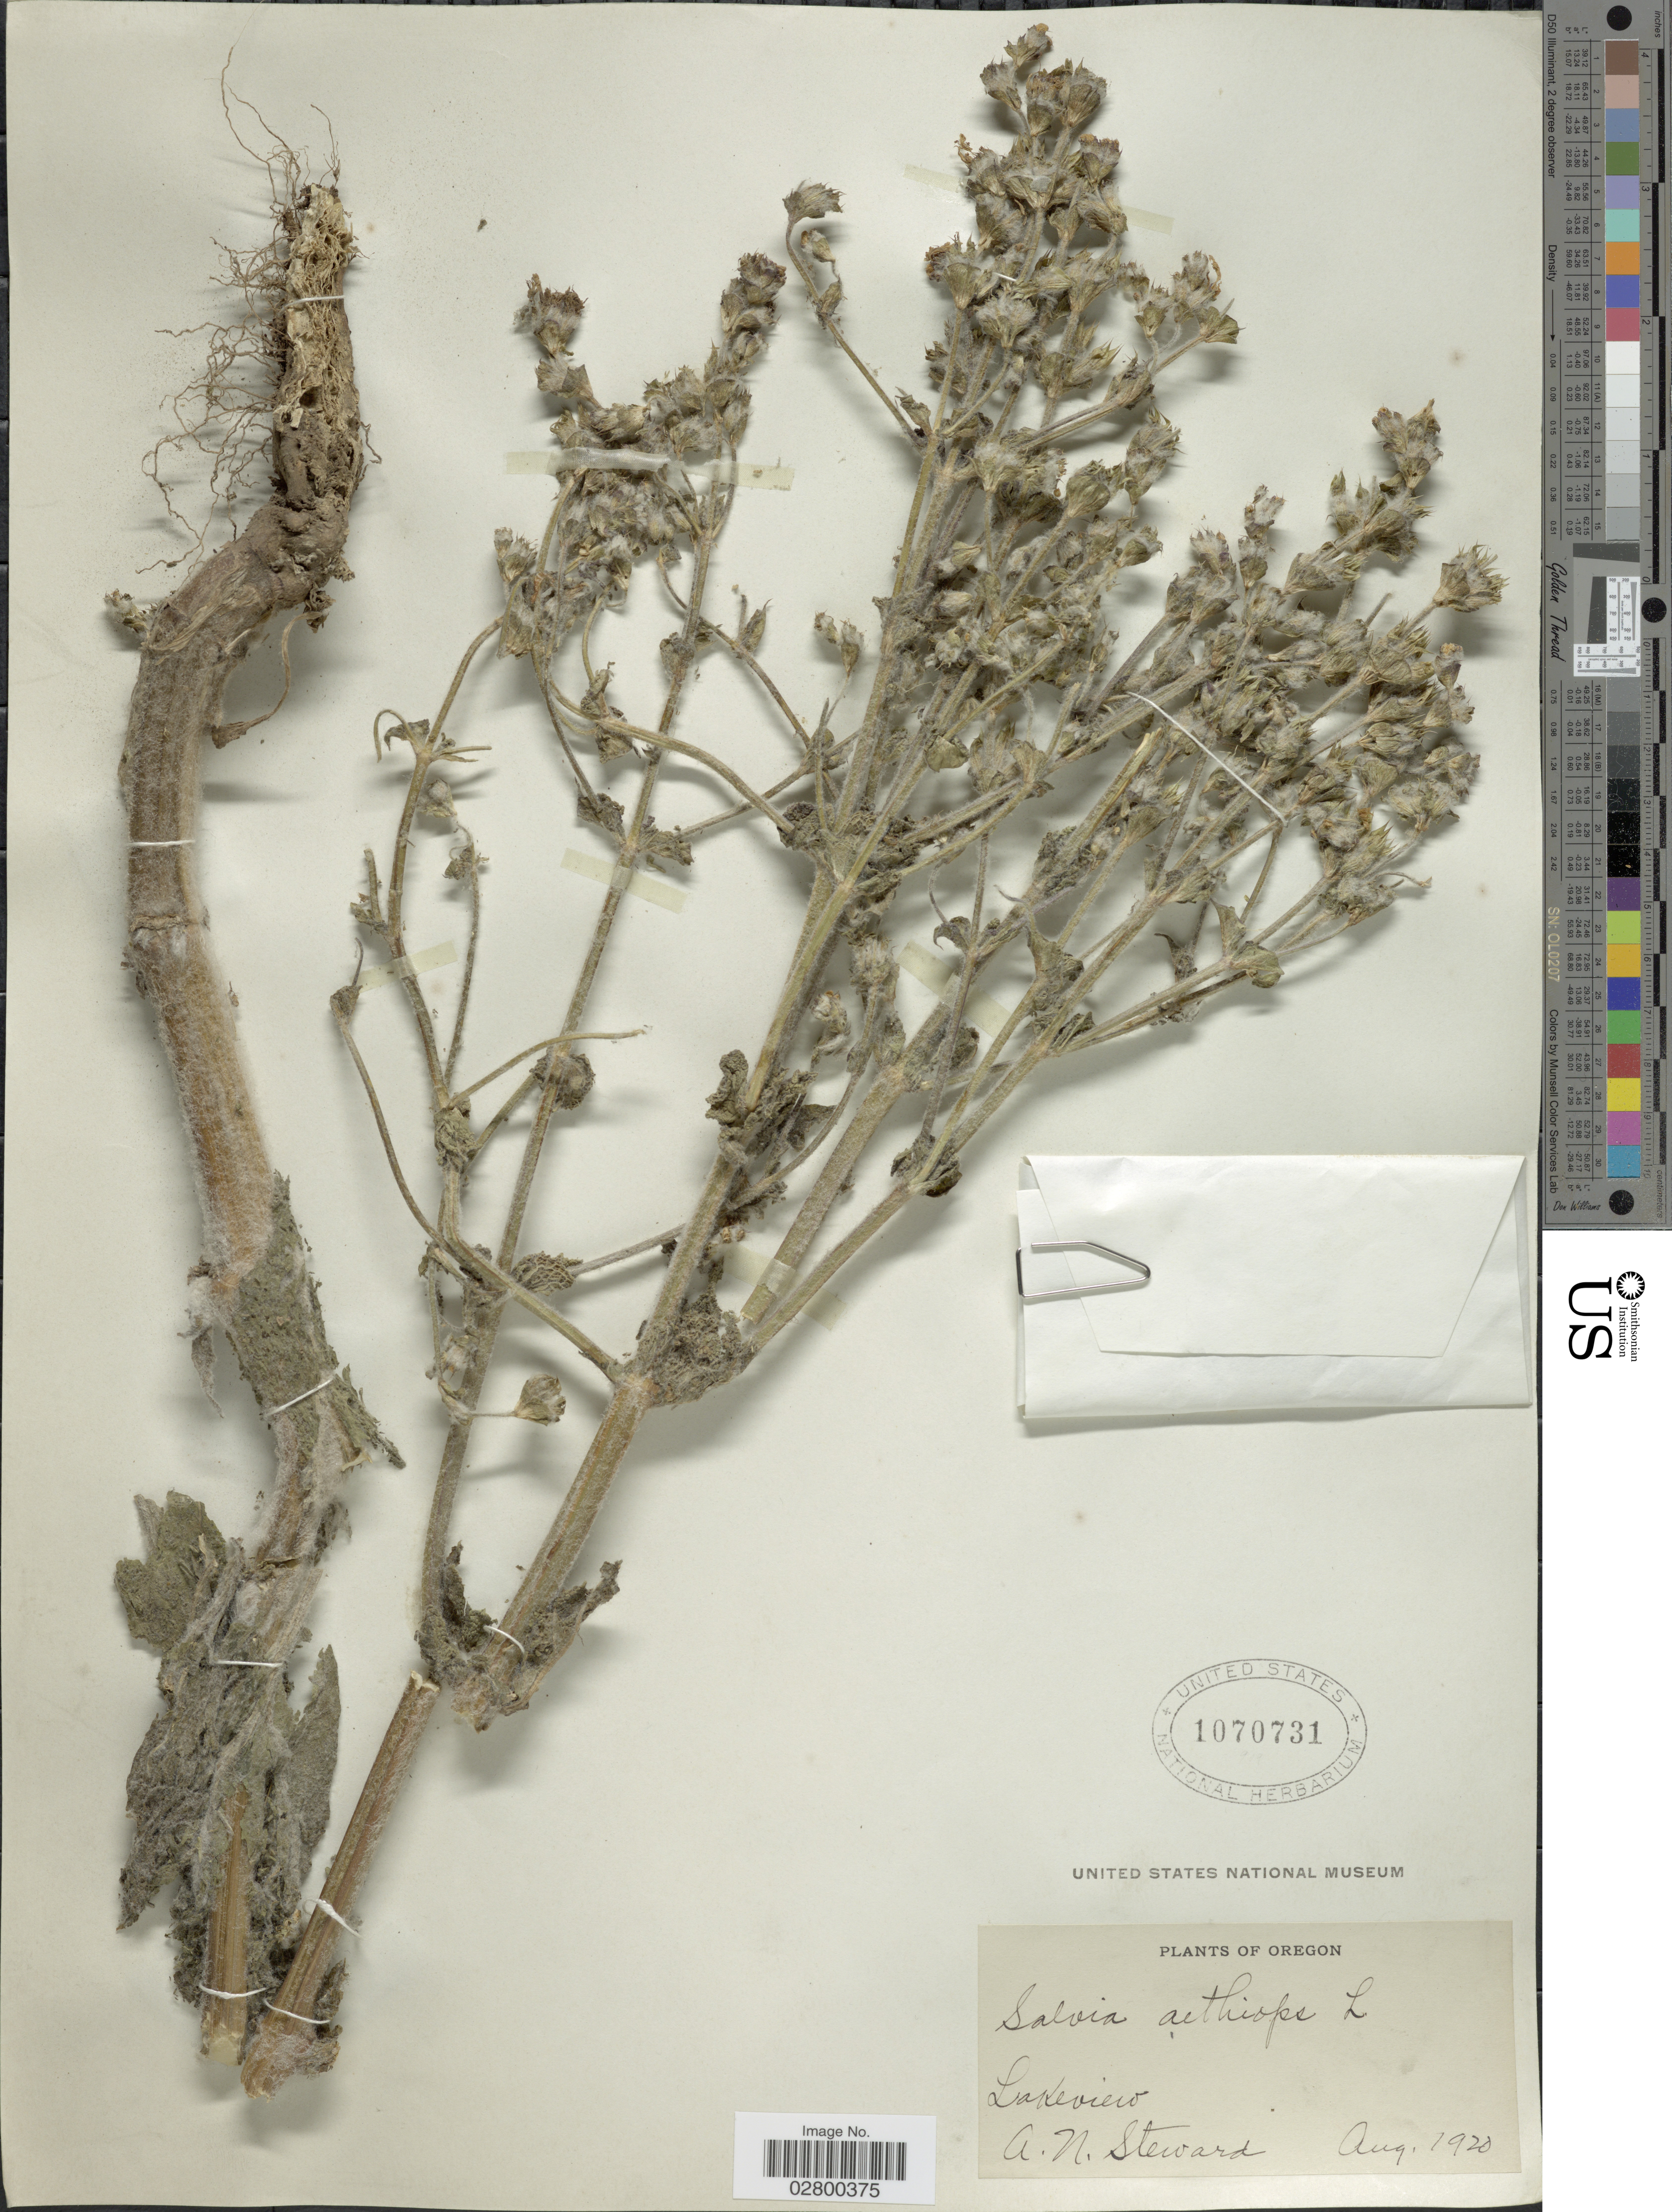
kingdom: Plantae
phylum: Tracheophyta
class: Magnoliopsida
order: Lamiales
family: Lamiaceae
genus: Salvia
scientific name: Salvia aethiopis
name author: L.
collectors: A. N. Steward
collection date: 1920-08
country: United States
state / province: Oregon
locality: Lakeview.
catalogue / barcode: US 1070731